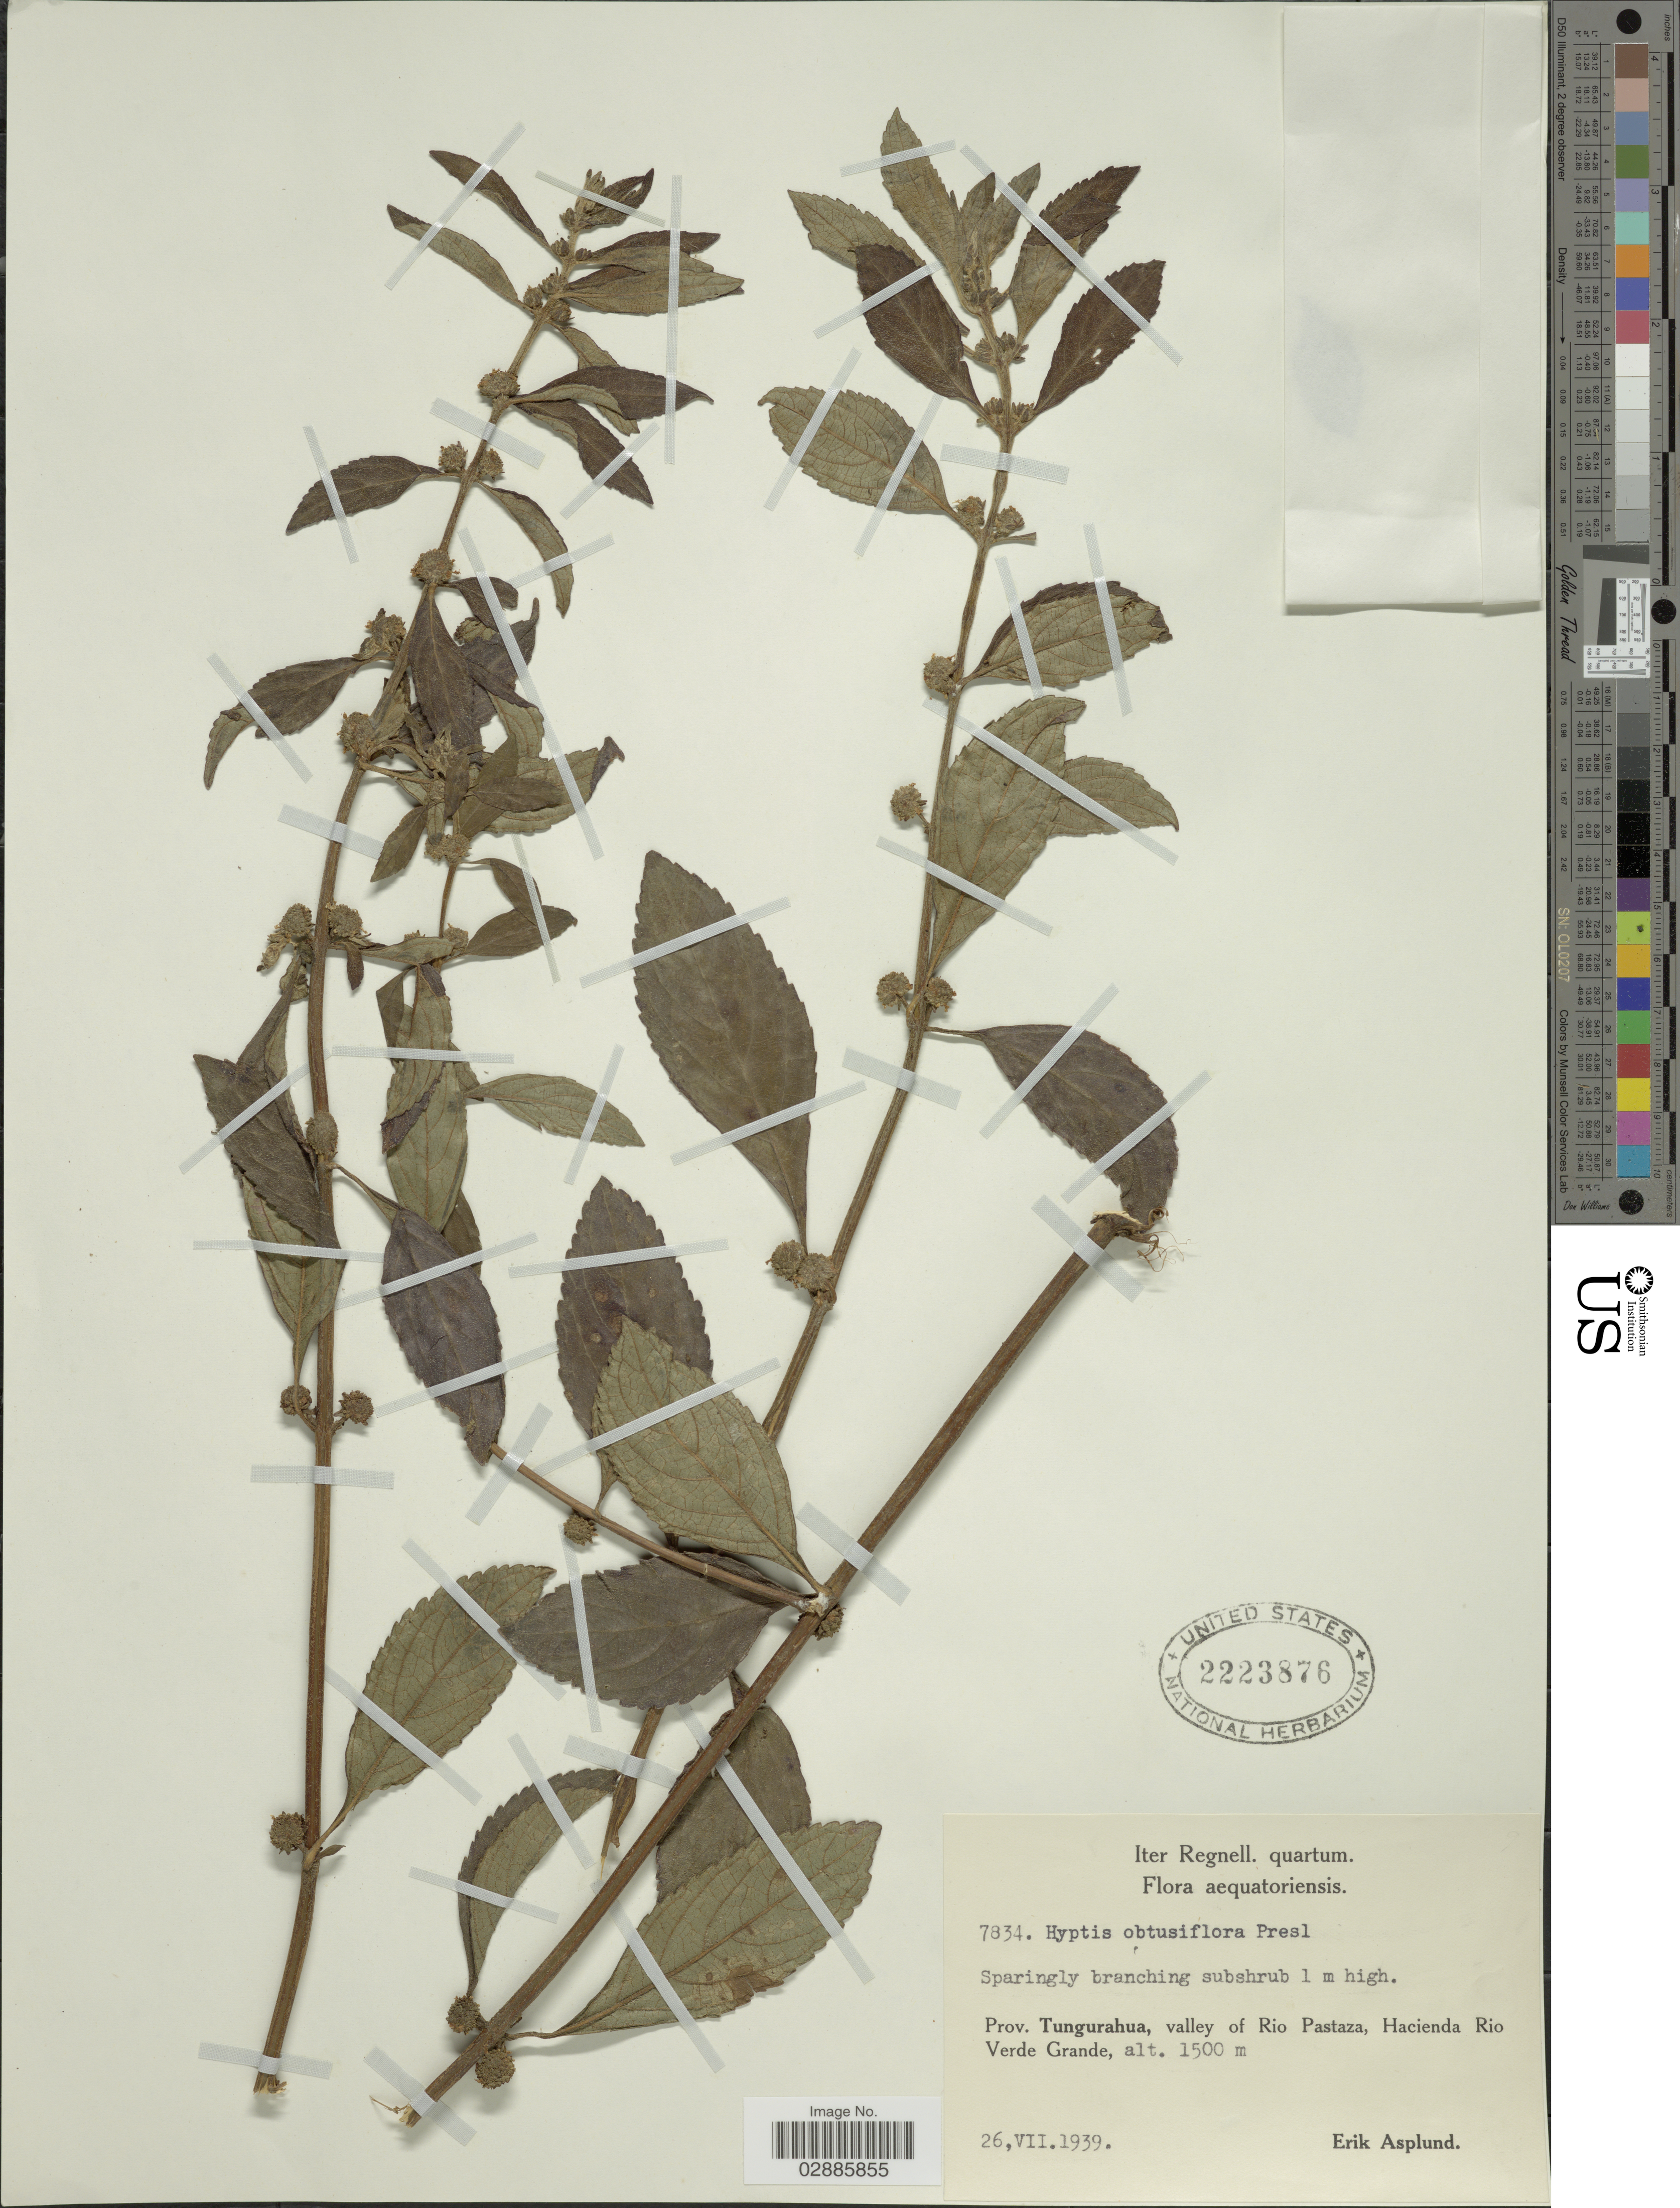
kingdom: Plantae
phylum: Tracheophyta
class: Magnoliopsida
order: Lamiales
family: Lamiaceae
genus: Hyptis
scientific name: Hyptis obtusiflora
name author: C. Presl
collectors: E. Asplund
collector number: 7834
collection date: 1939-07-26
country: Ecuador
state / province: Tungurahua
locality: Valley of Rio Pastaza, Hacienda Rio Verde Grande.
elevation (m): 1500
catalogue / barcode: US 2223876